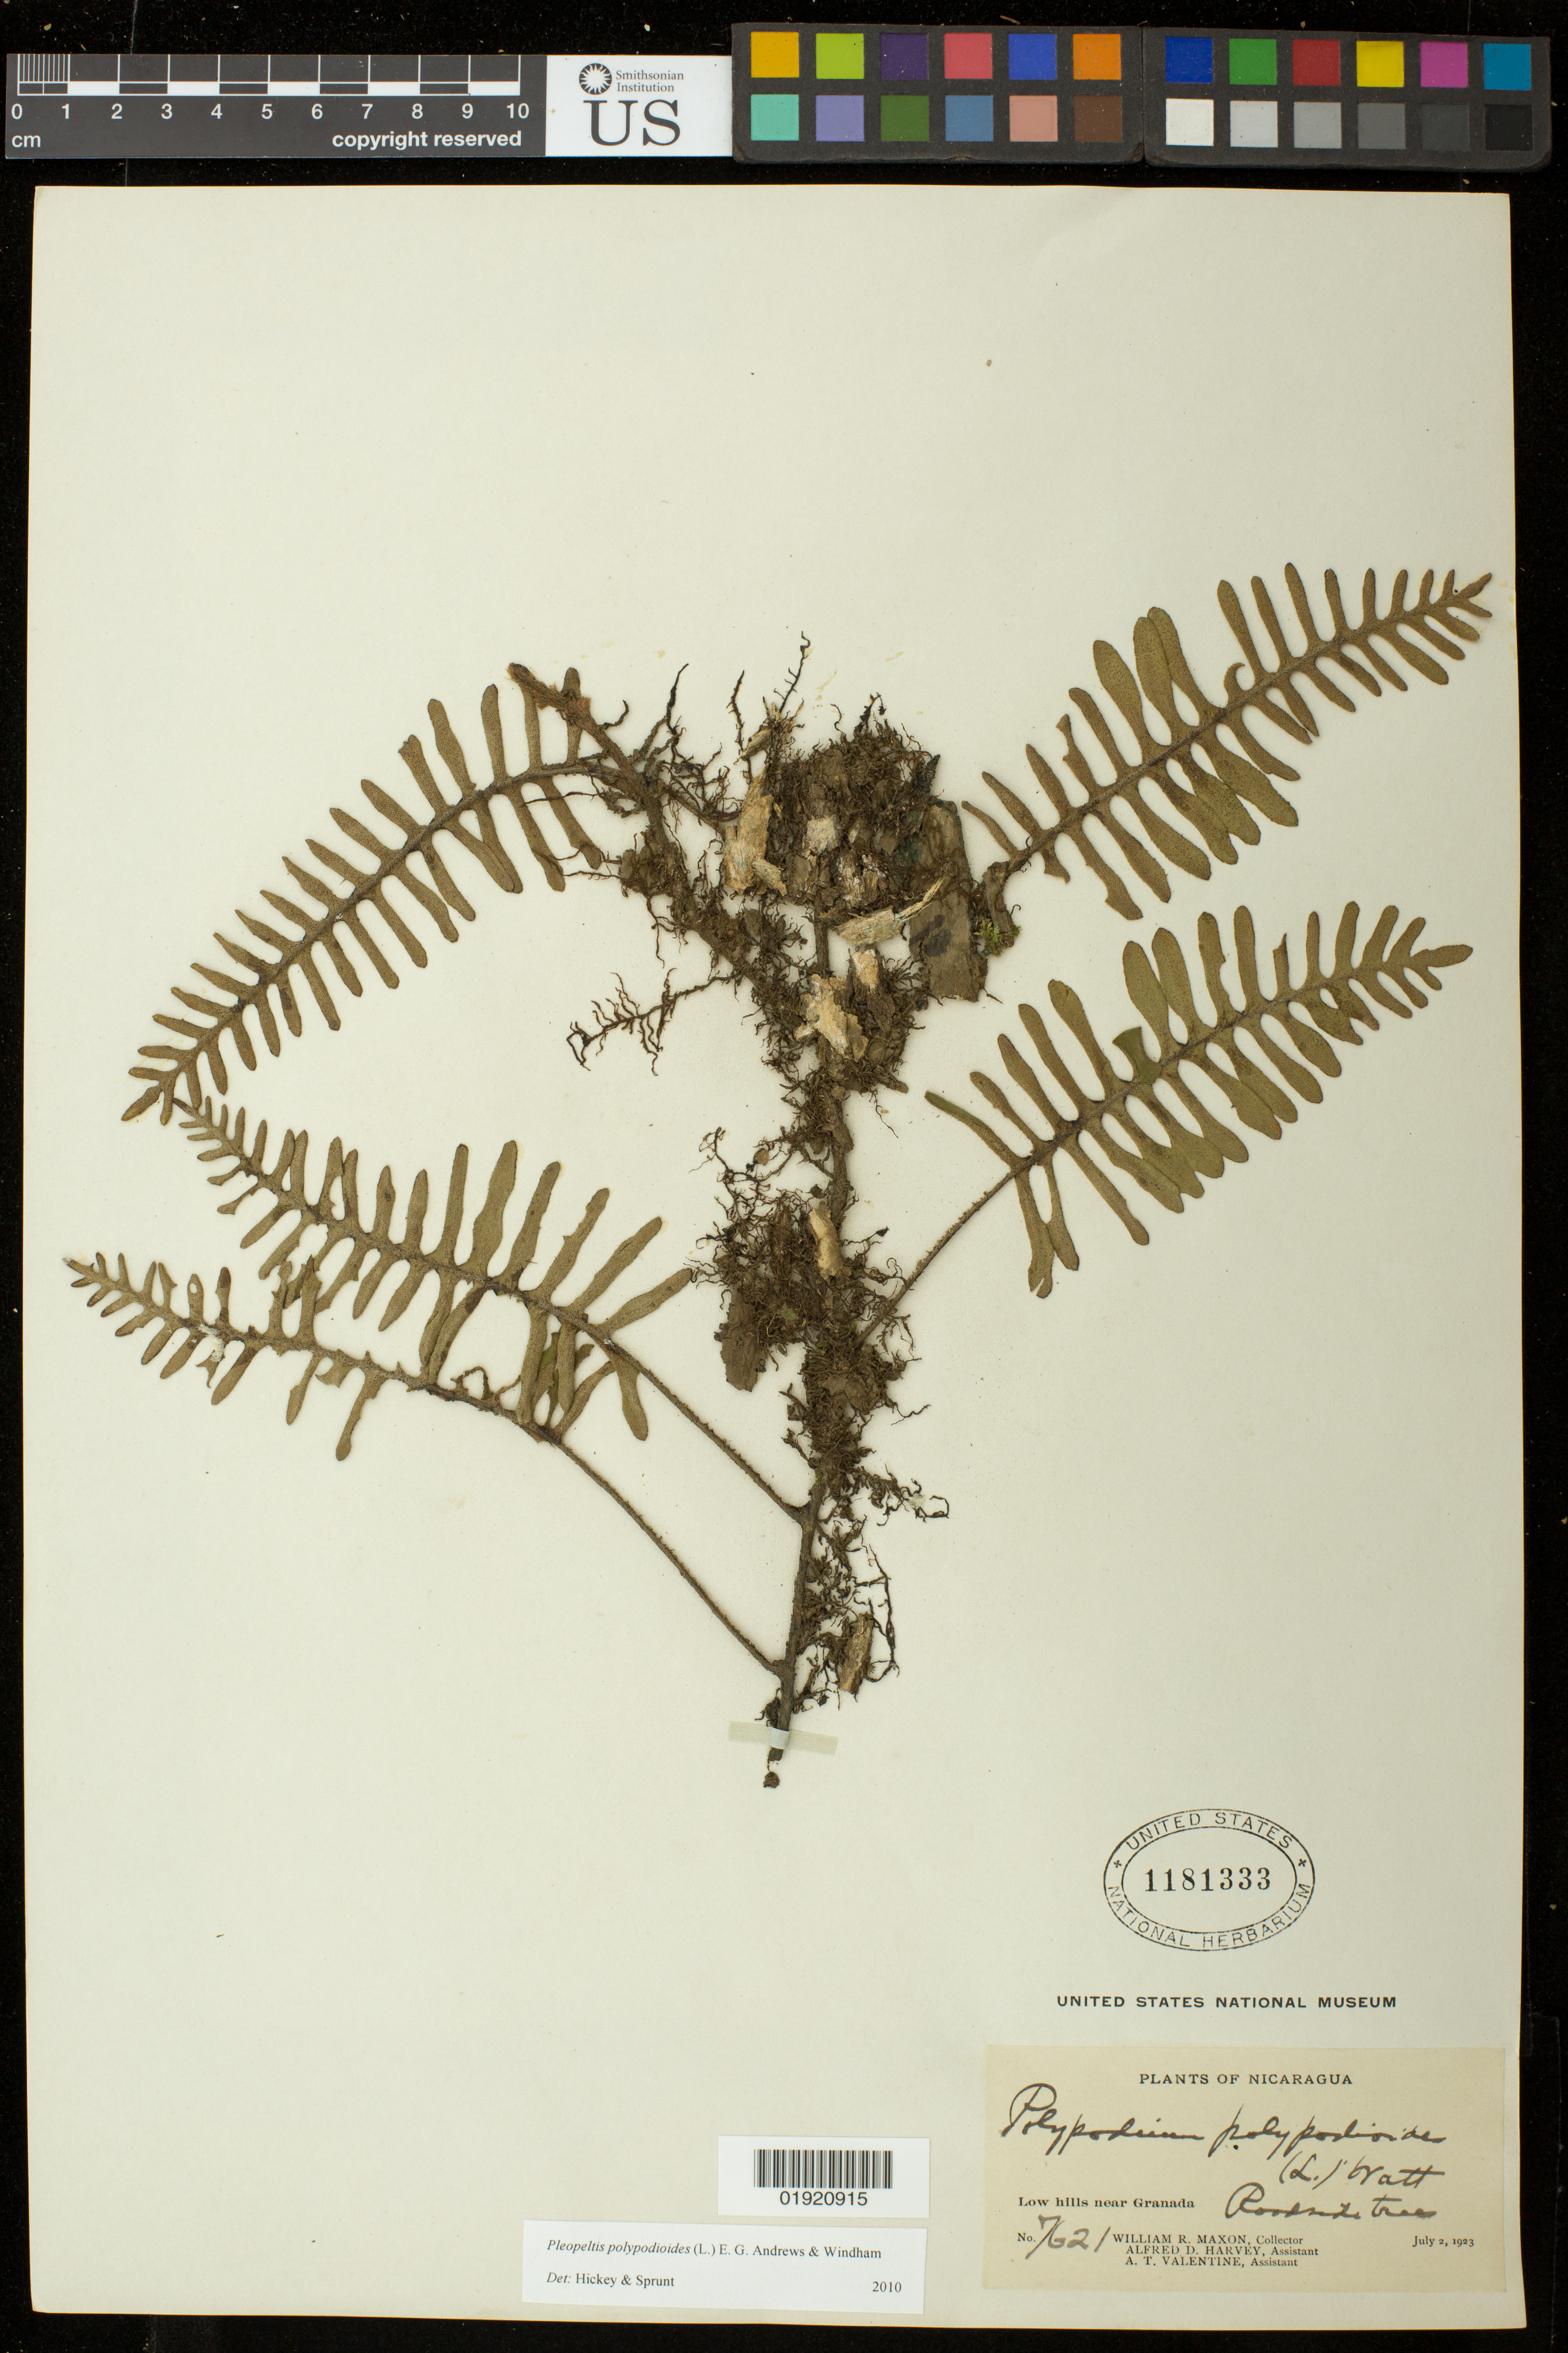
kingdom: Plantae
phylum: Tracheophyta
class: Polypodiopsida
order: Polypodiales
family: Polypodiaceae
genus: Pleopeltis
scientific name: Pleopeltis polypodioides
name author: (L.) E.G. Andrews & Windham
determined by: Sprunt, S. V.; Hickey, R. J.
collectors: W. R. Maxon, A. D. Harvey & A. Valentine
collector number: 7621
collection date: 1923-07-02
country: Nicaragua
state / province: Granada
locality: Low hills near Granada.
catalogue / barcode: US 1181333